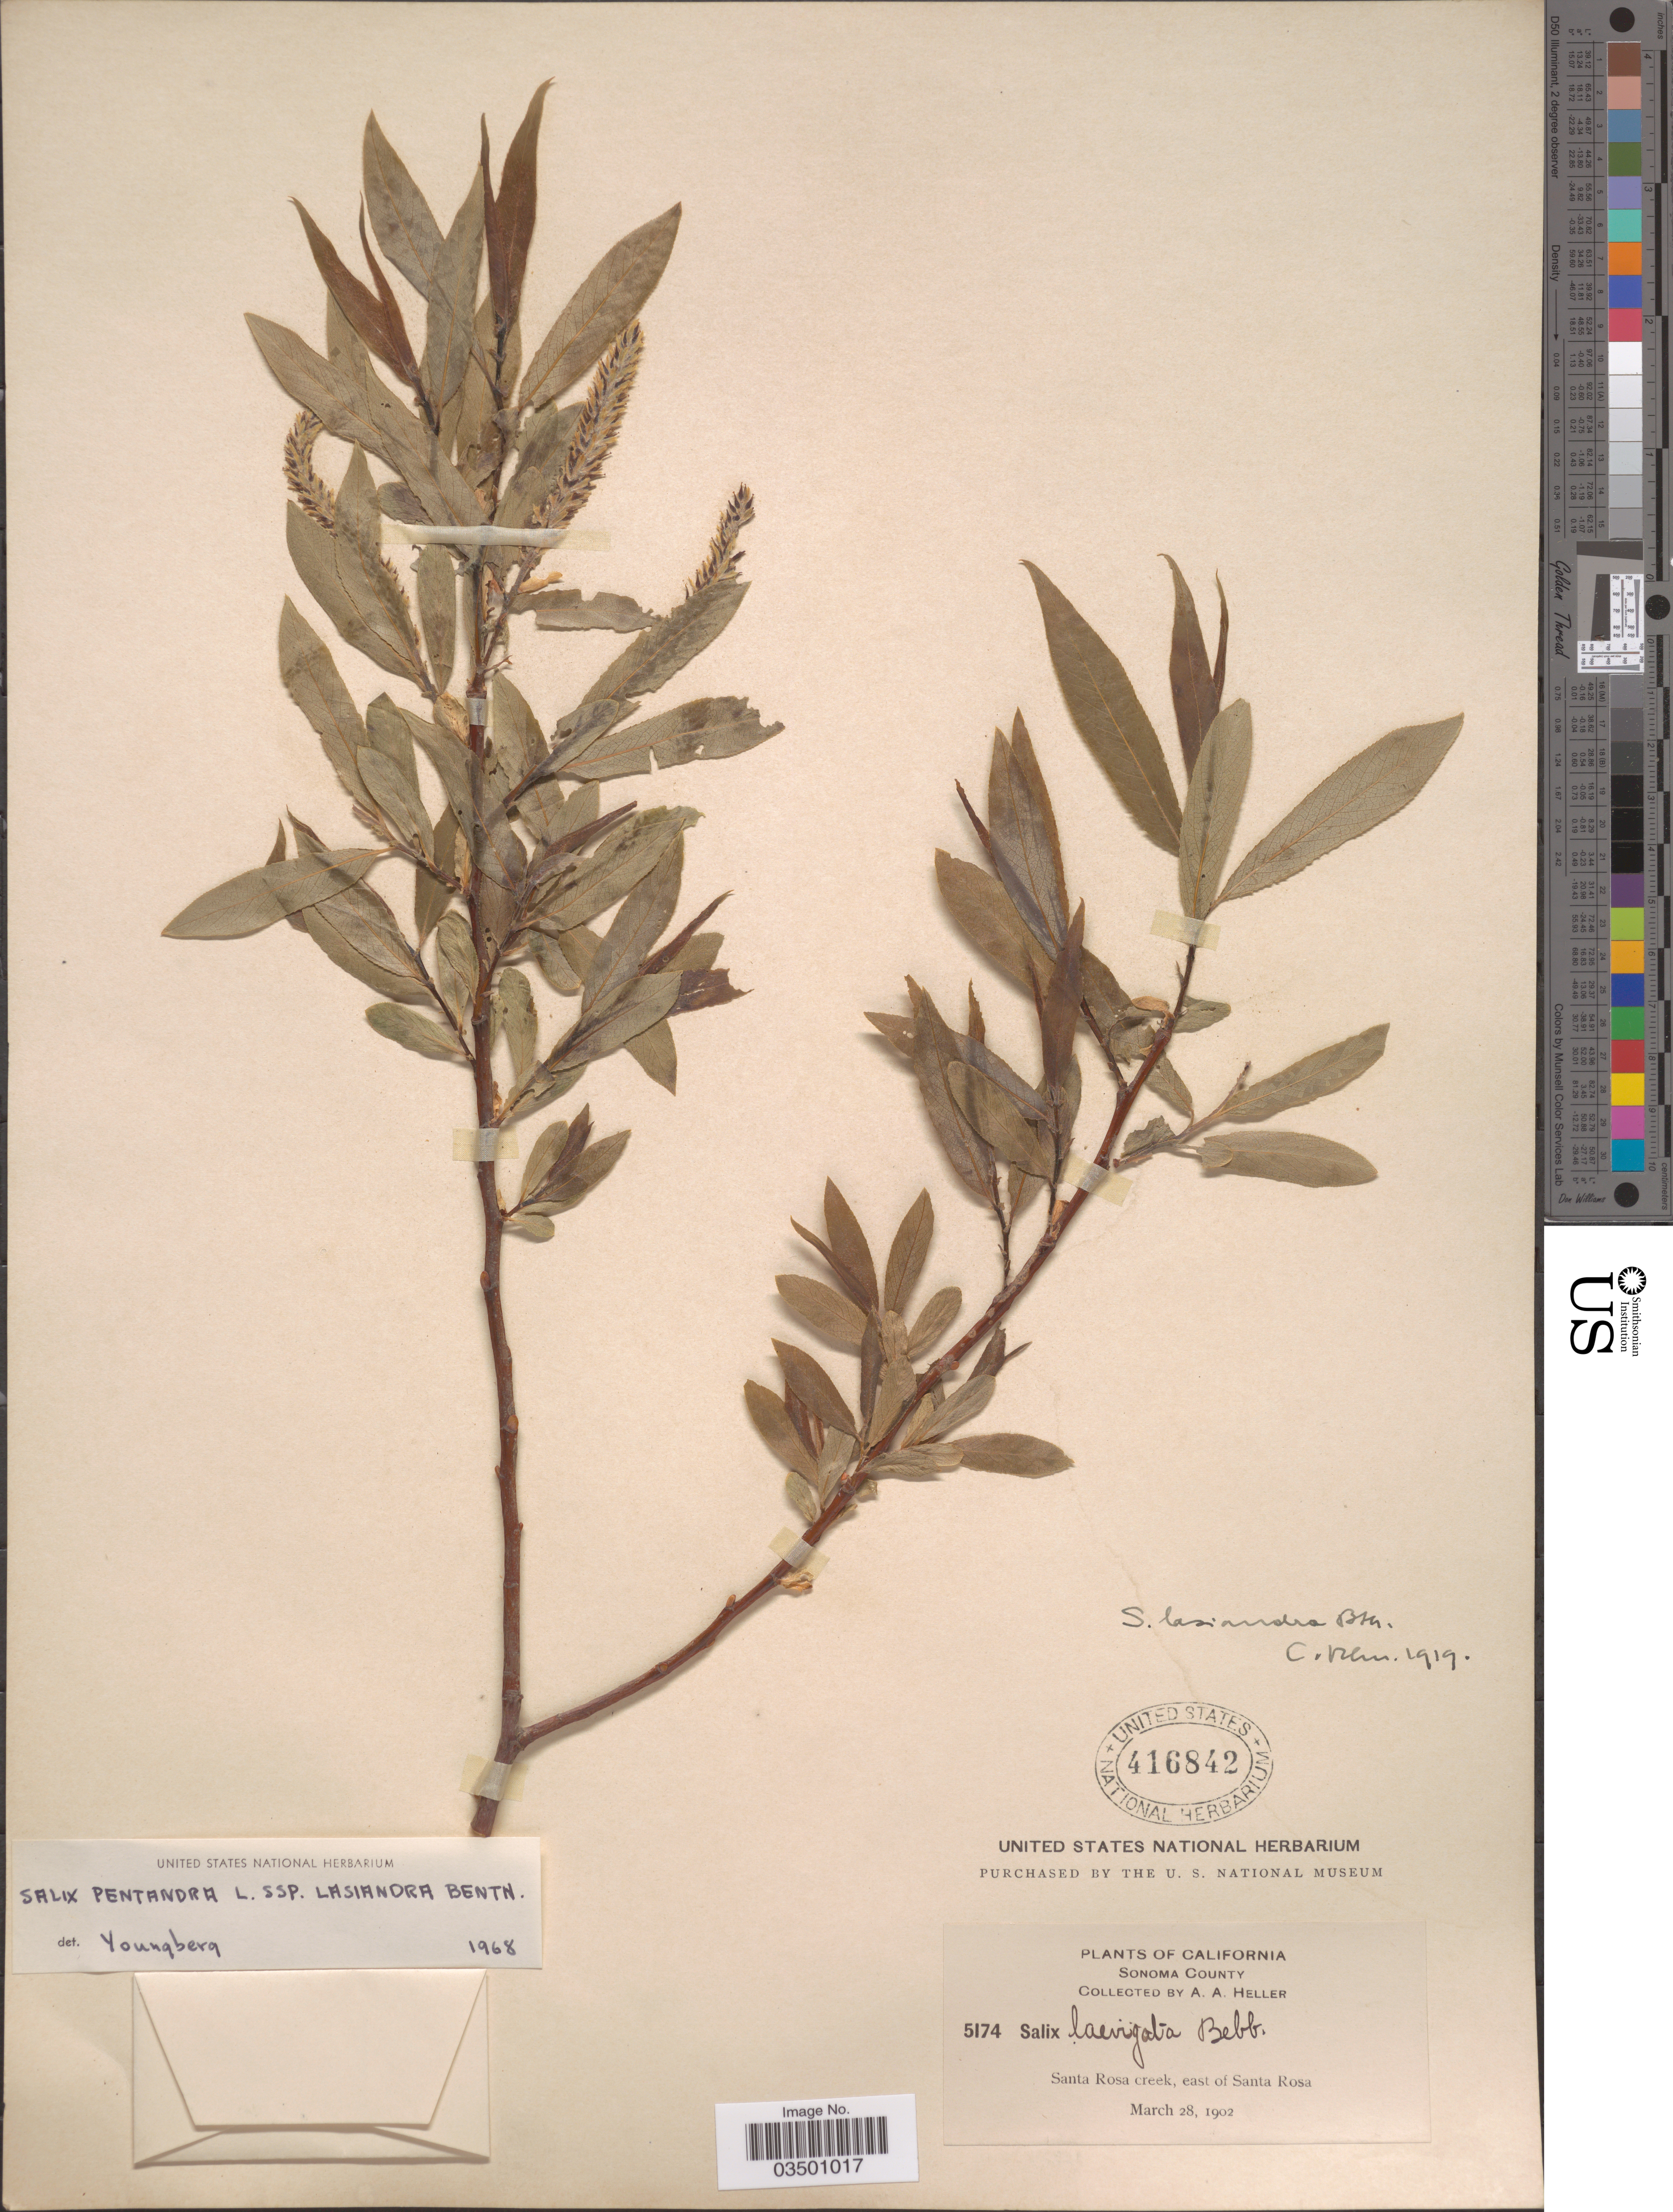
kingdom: Plantae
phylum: Tracheophyta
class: Magnoliopsida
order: Malpighiales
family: Salicaceae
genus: Salix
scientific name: Salix lasiandra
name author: Benth.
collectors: A. A. Heller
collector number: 5174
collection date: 1902-03-28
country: United States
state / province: California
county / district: Sonoma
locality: Sonoma County. Santa Rosa creek, east of Santa Rosa.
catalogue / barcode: US 416842